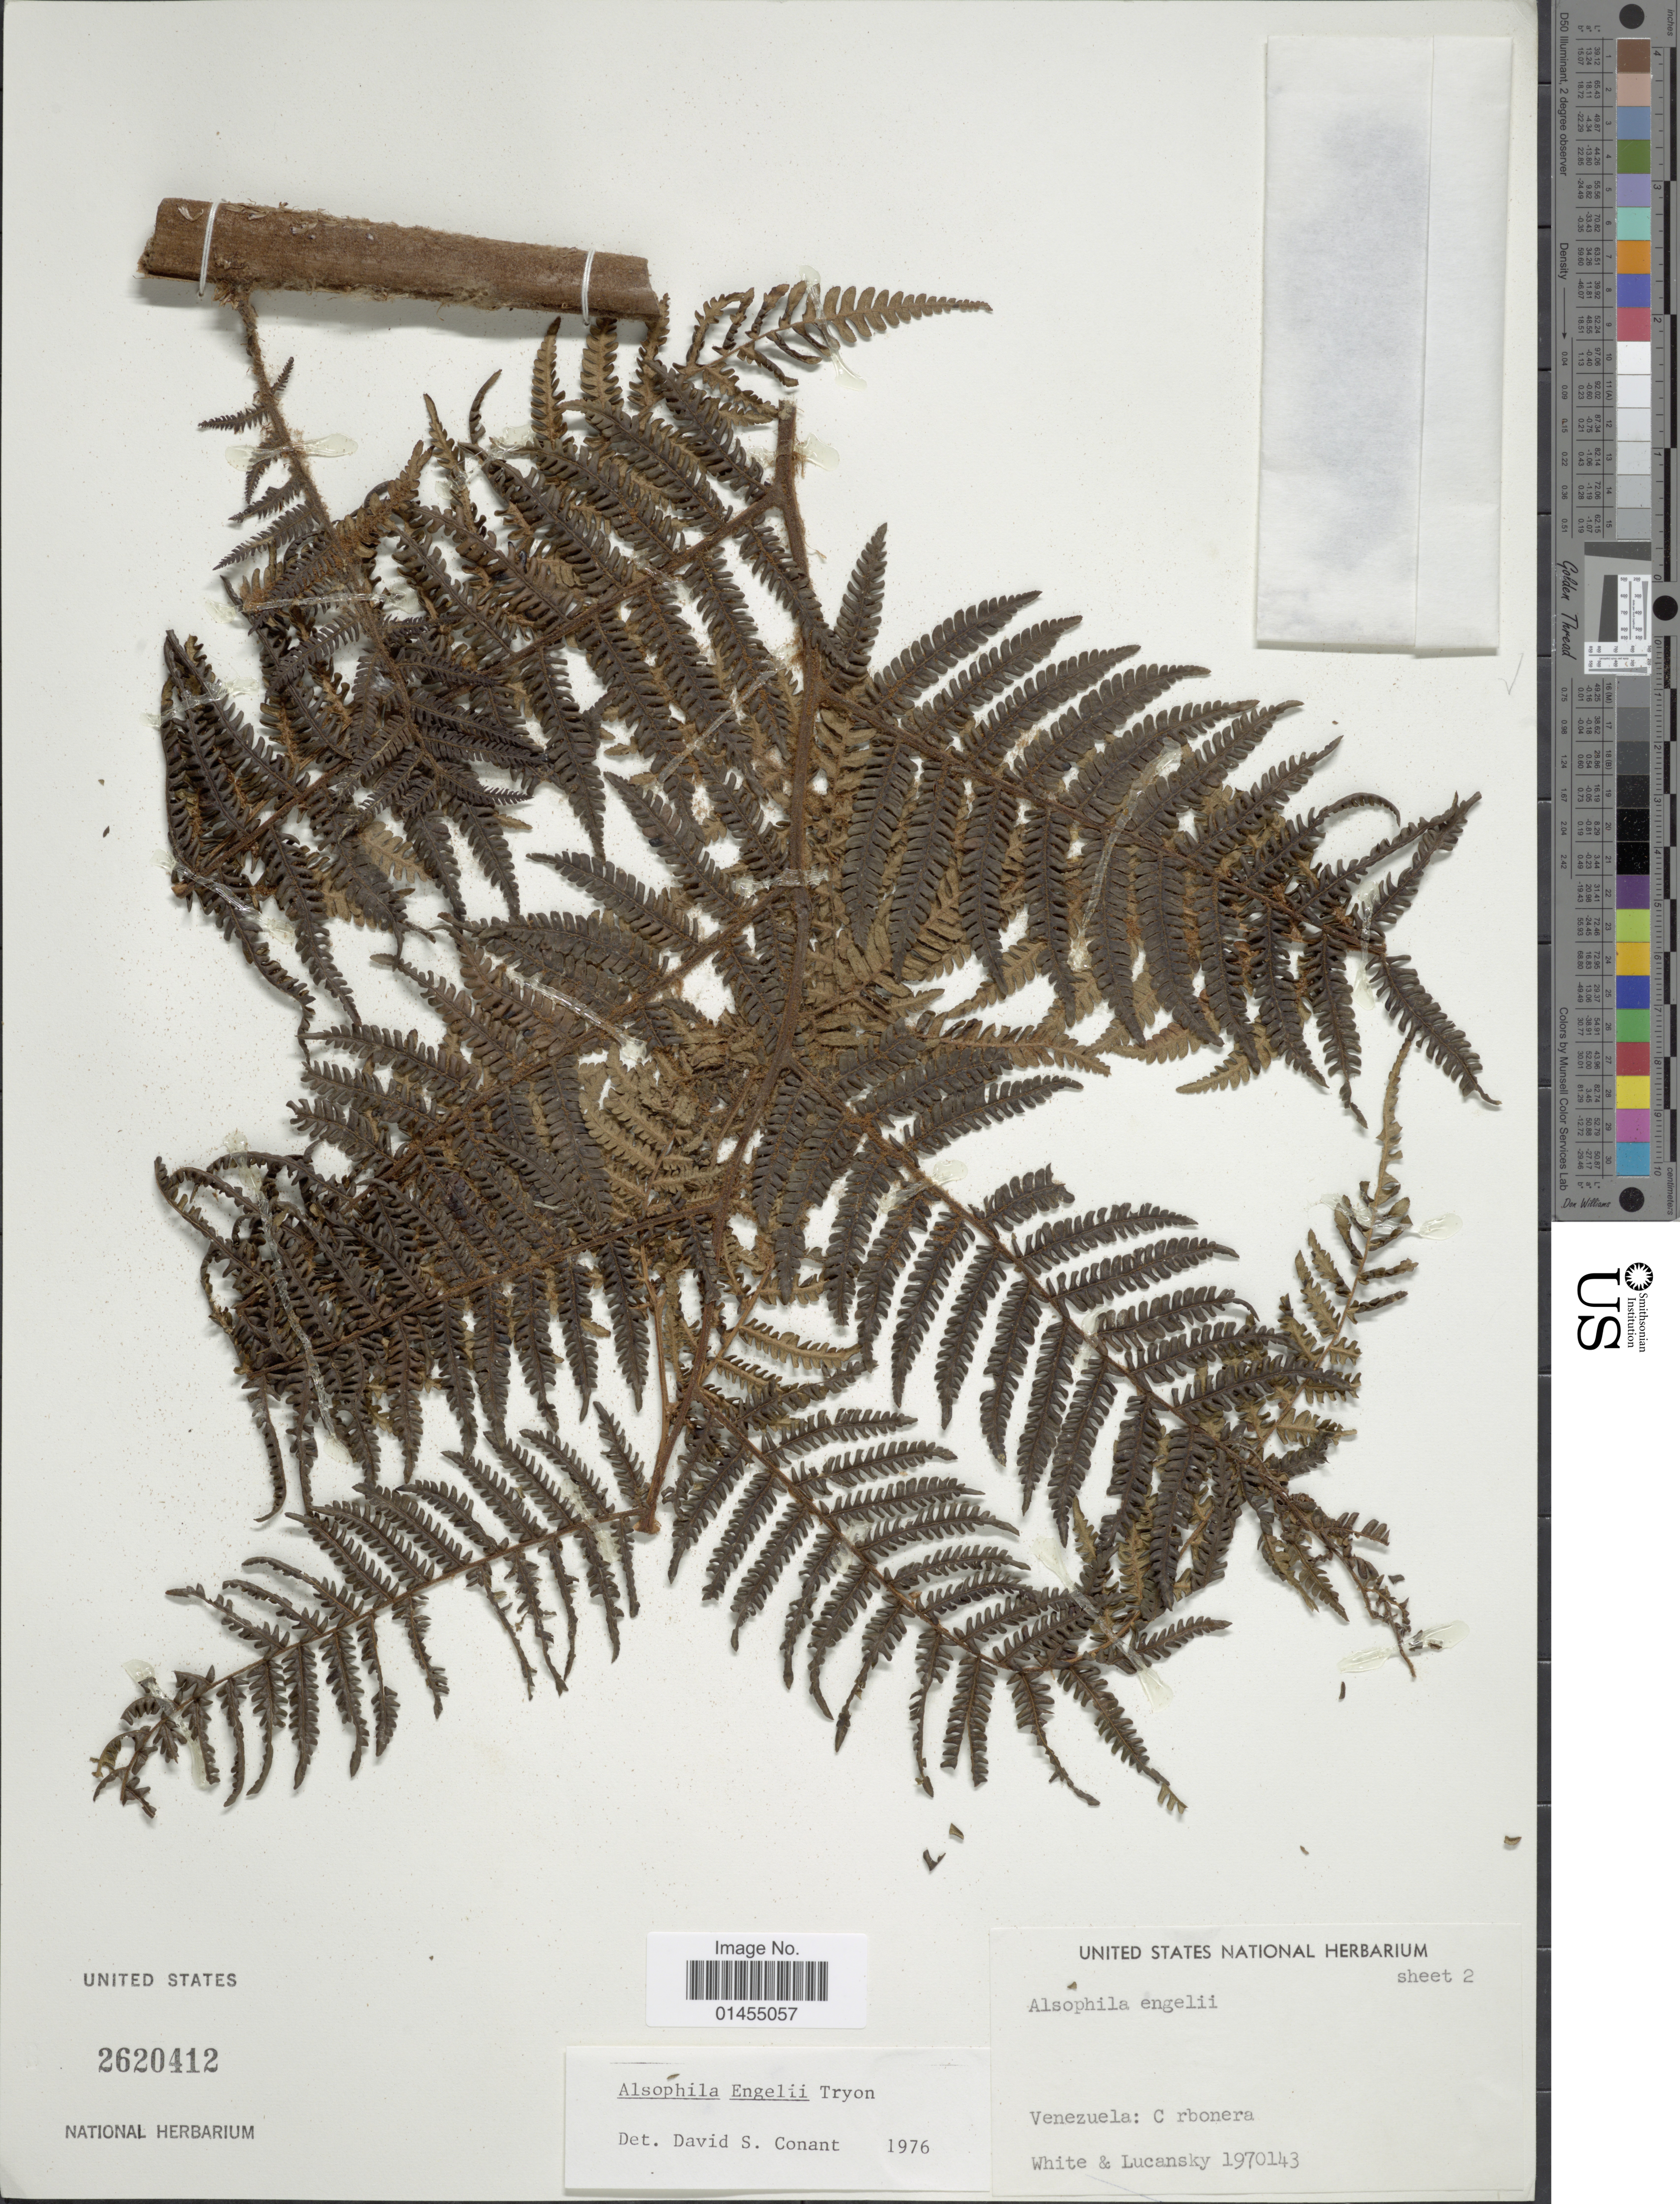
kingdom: Plantae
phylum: Tracheophyta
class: Polypodiopsida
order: Cyatheales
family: Cyatheaceae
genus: Alsophila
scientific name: Alsophila engelii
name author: R.M. Tryon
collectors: O. E. White & Lucansky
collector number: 1970143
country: Venezuela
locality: Carbonera.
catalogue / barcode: US 2620412